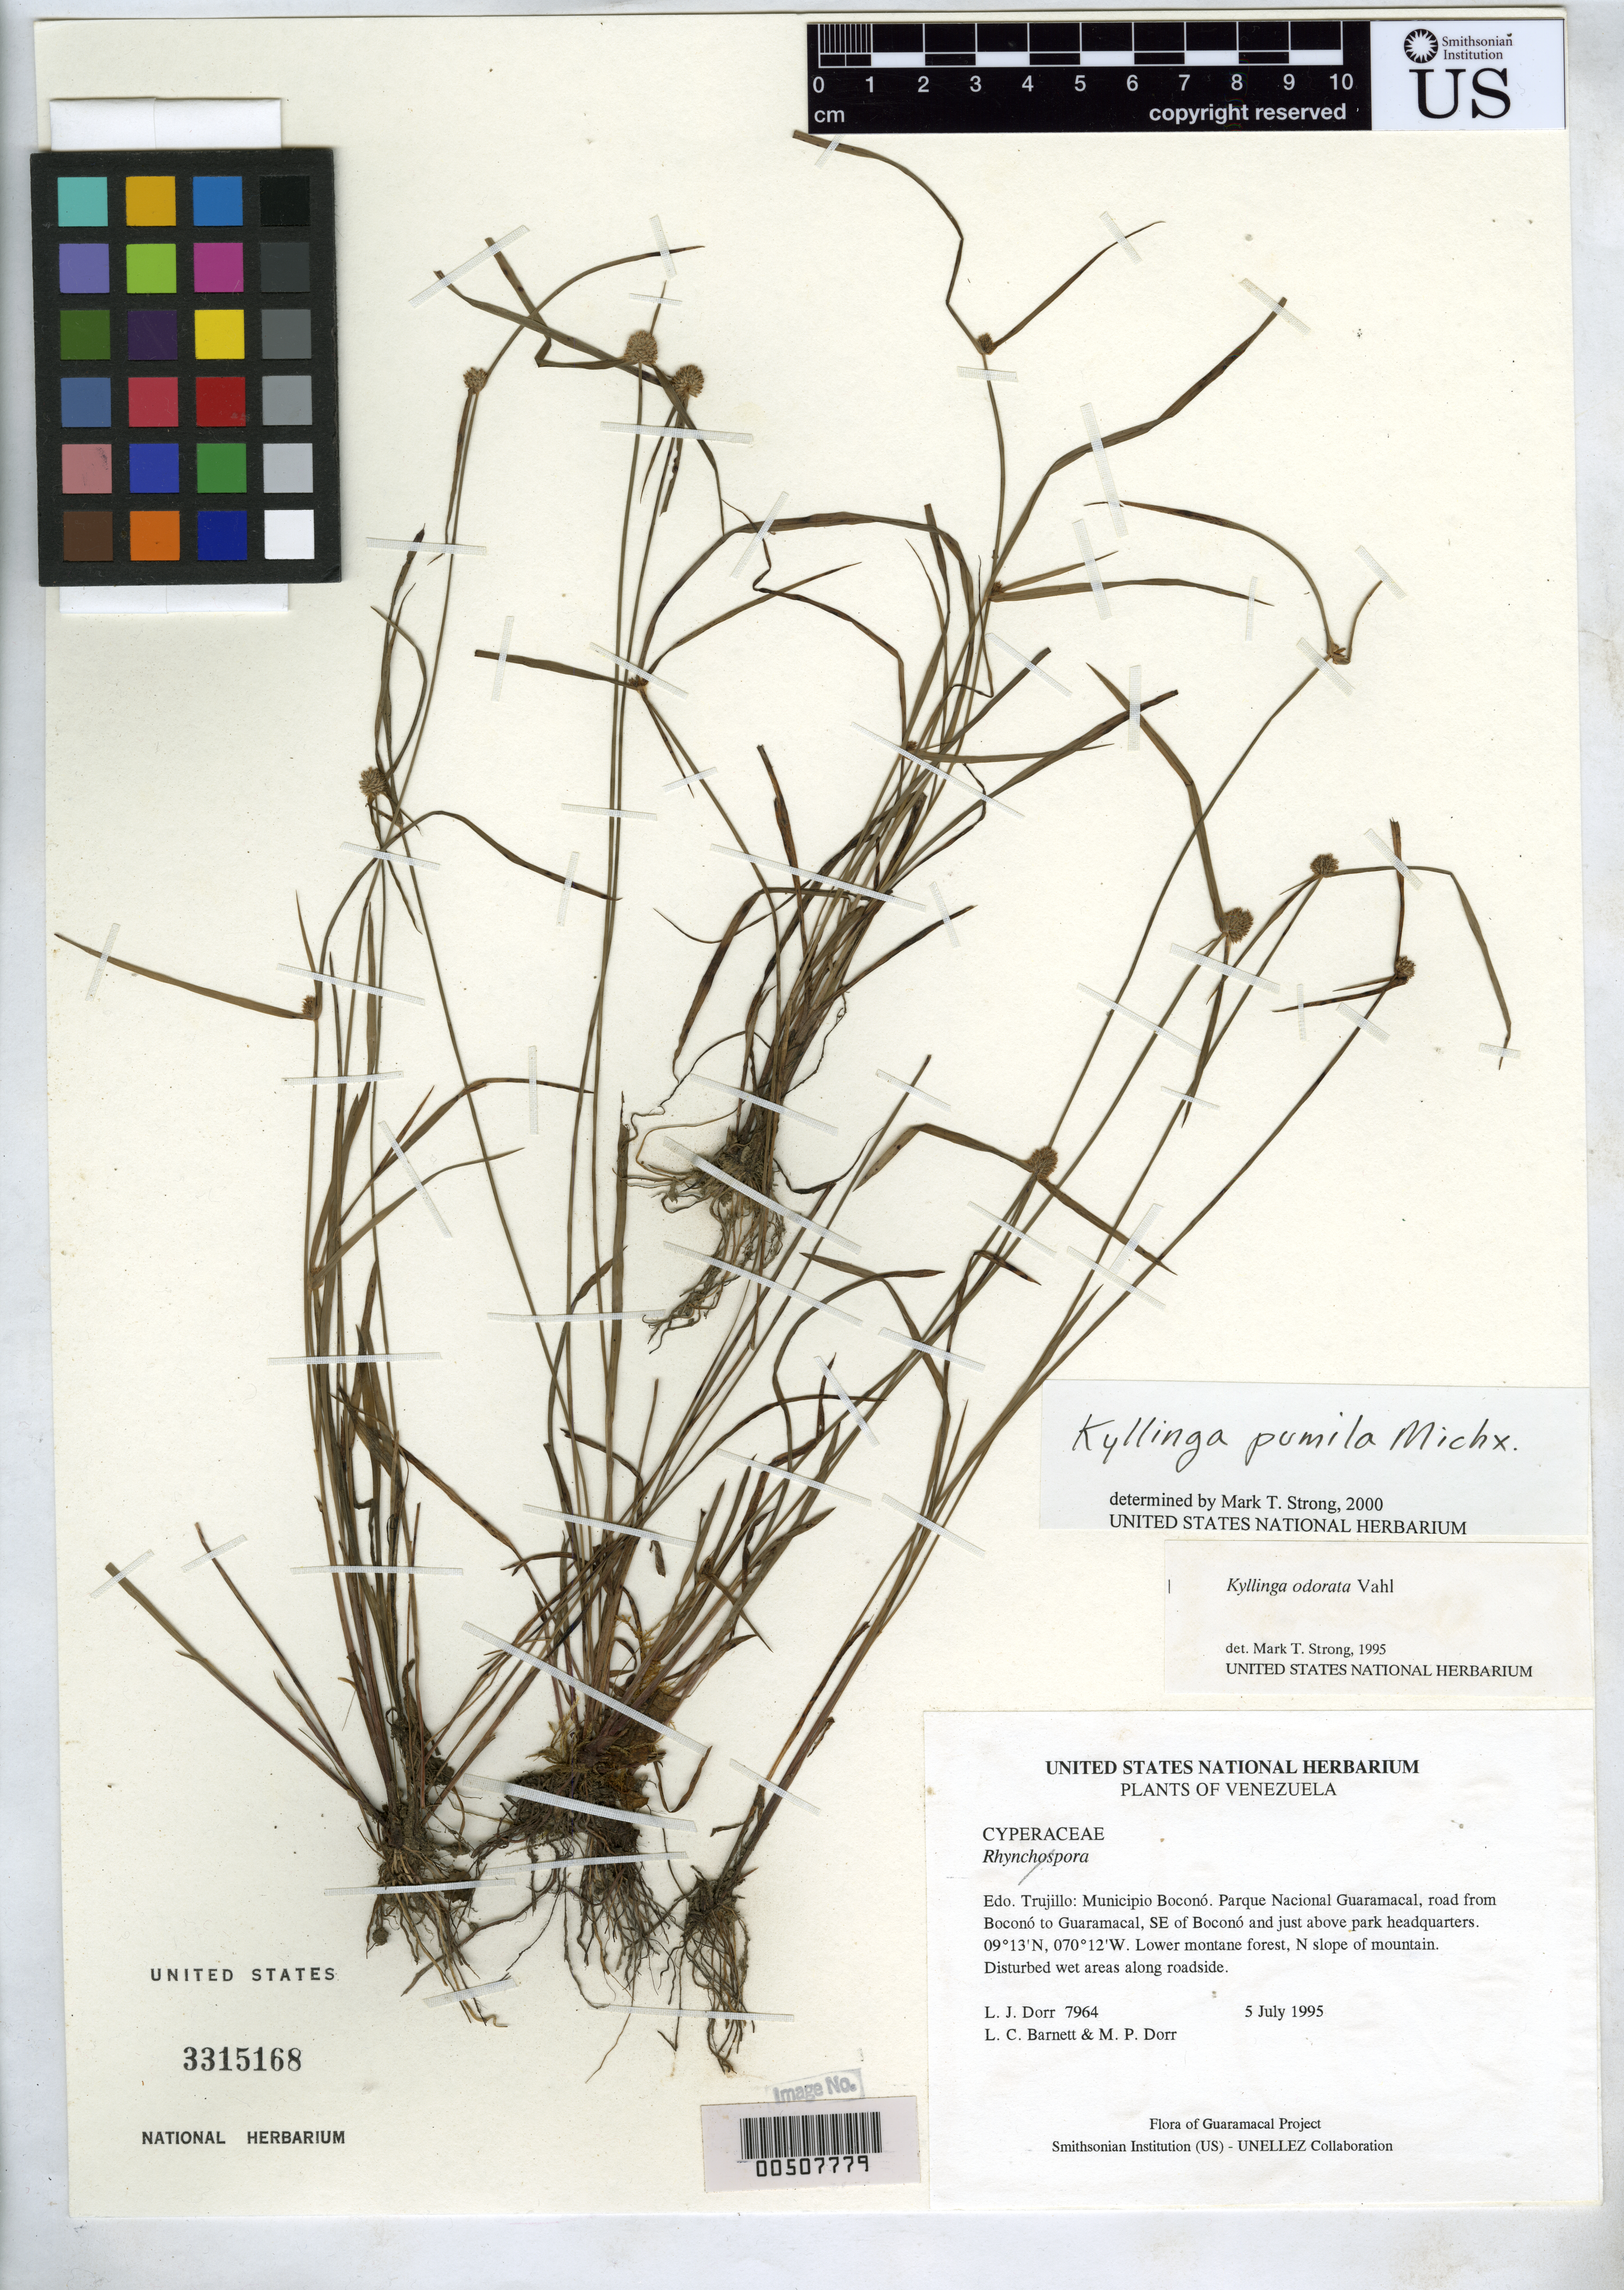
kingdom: Plantae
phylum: Tracheophyta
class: Liliopsida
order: Poales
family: Cyperaceae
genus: Cyperus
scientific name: Cyperus hortensis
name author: (Salzm. ex Steud.) Dorr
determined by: Dorr, L. J., (BOT), Smithsonian Institution - National Museum of Natural History (UNITED STATES)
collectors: L. J. Dorr, L. C. Barnett & M. P. Dorr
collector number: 7964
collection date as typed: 05 Jul 1995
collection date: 1995-07-05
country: Venezuela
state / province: Trujillo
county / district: Boconó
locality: Parque Nacional Guaramacal, road from Boconó to Guaramacal, SE of Boconó, just above park headquarters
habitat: Lower montane forest, N slope of mountain. Disturbed wet areas along roadside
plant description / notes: PORT, US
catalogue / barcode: US 3315168